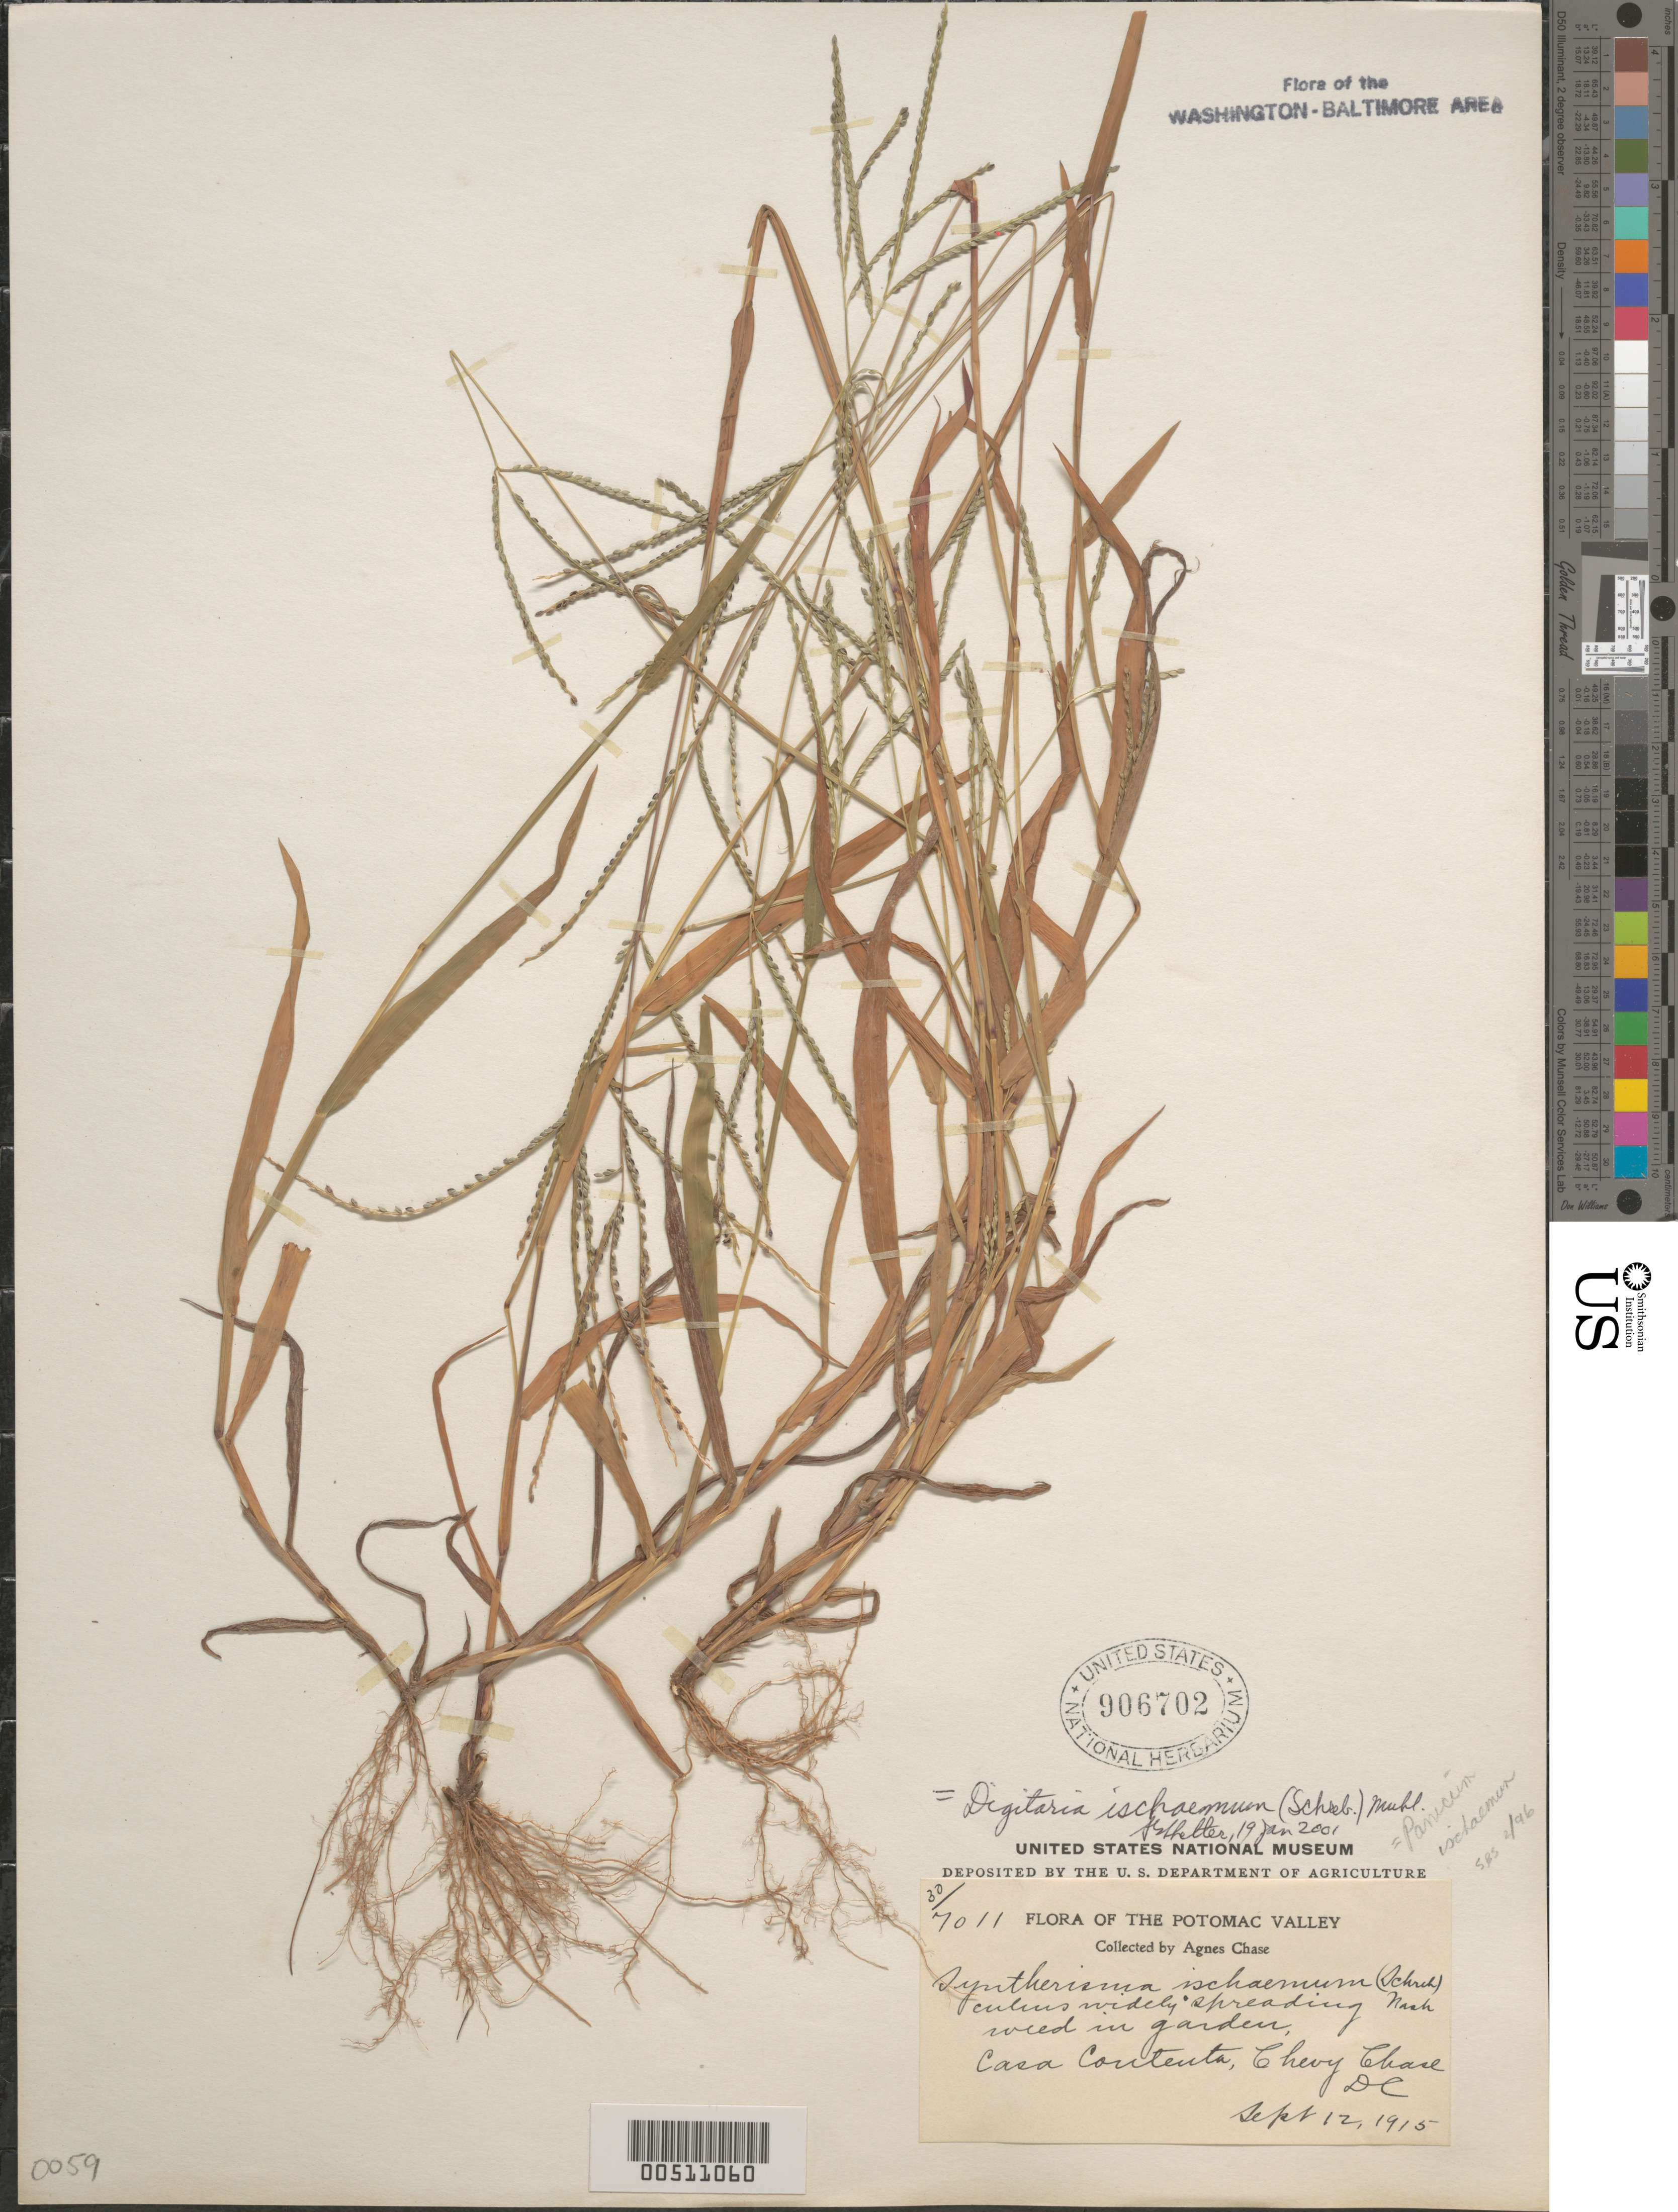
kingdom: Plantae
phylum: Tracheophyta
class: Liliopsida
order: Poales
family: Poaceae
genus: Digitaria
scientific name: Digitaria ischaemum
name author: (Schreber) Schreber ex Muhl.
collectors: A. Chase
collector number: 7011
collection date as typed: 12 Sep 1915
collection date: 1915-09-12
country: United States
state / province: District of Columbia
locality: Chevy Chase, Casa Contenta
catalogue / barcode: US 906702